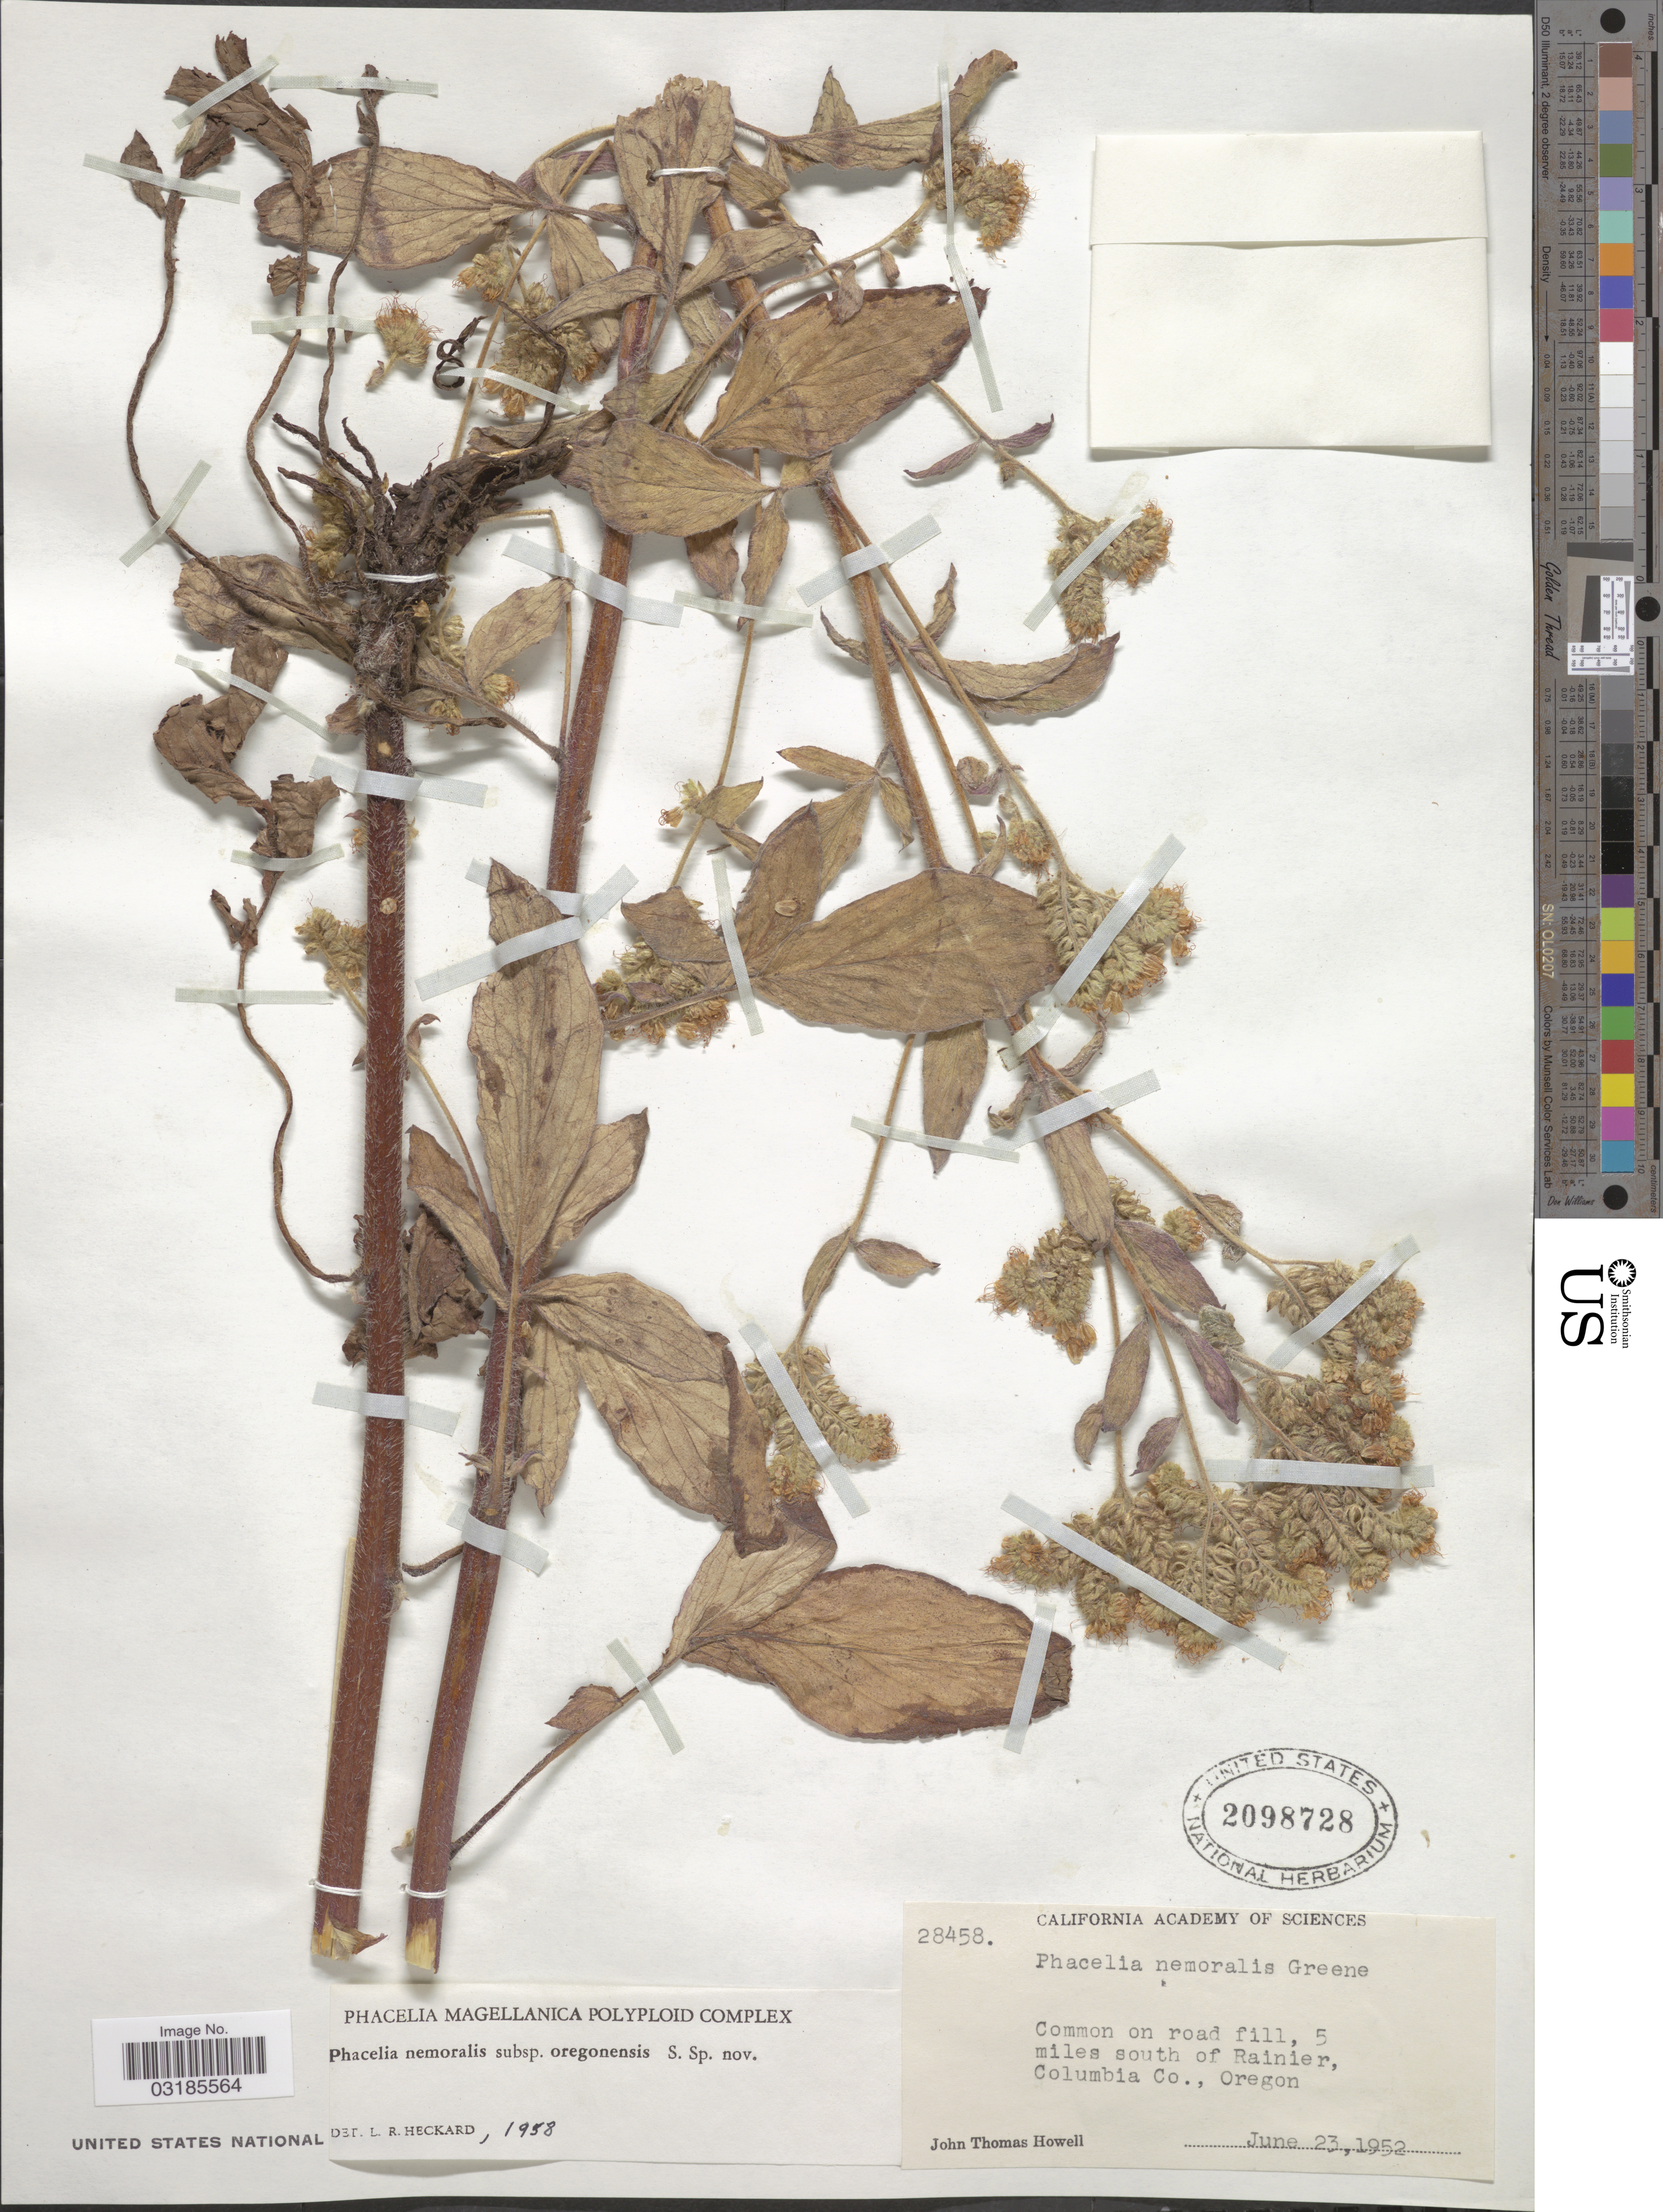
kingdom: Plantae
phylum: Tracheophyta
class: Magnoliopsida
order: Boraginales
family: Hydrophyllaceae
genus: Phacelia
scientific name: Phacelia nemoralis subsp. oregonensis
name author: Heckard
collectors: J. T. Howell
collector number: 28458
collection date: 1952-06-23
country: United States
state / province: Oregon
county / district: Columbia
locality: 5 miles south of Rainier, Columbia Co.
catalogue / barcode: US 2098728